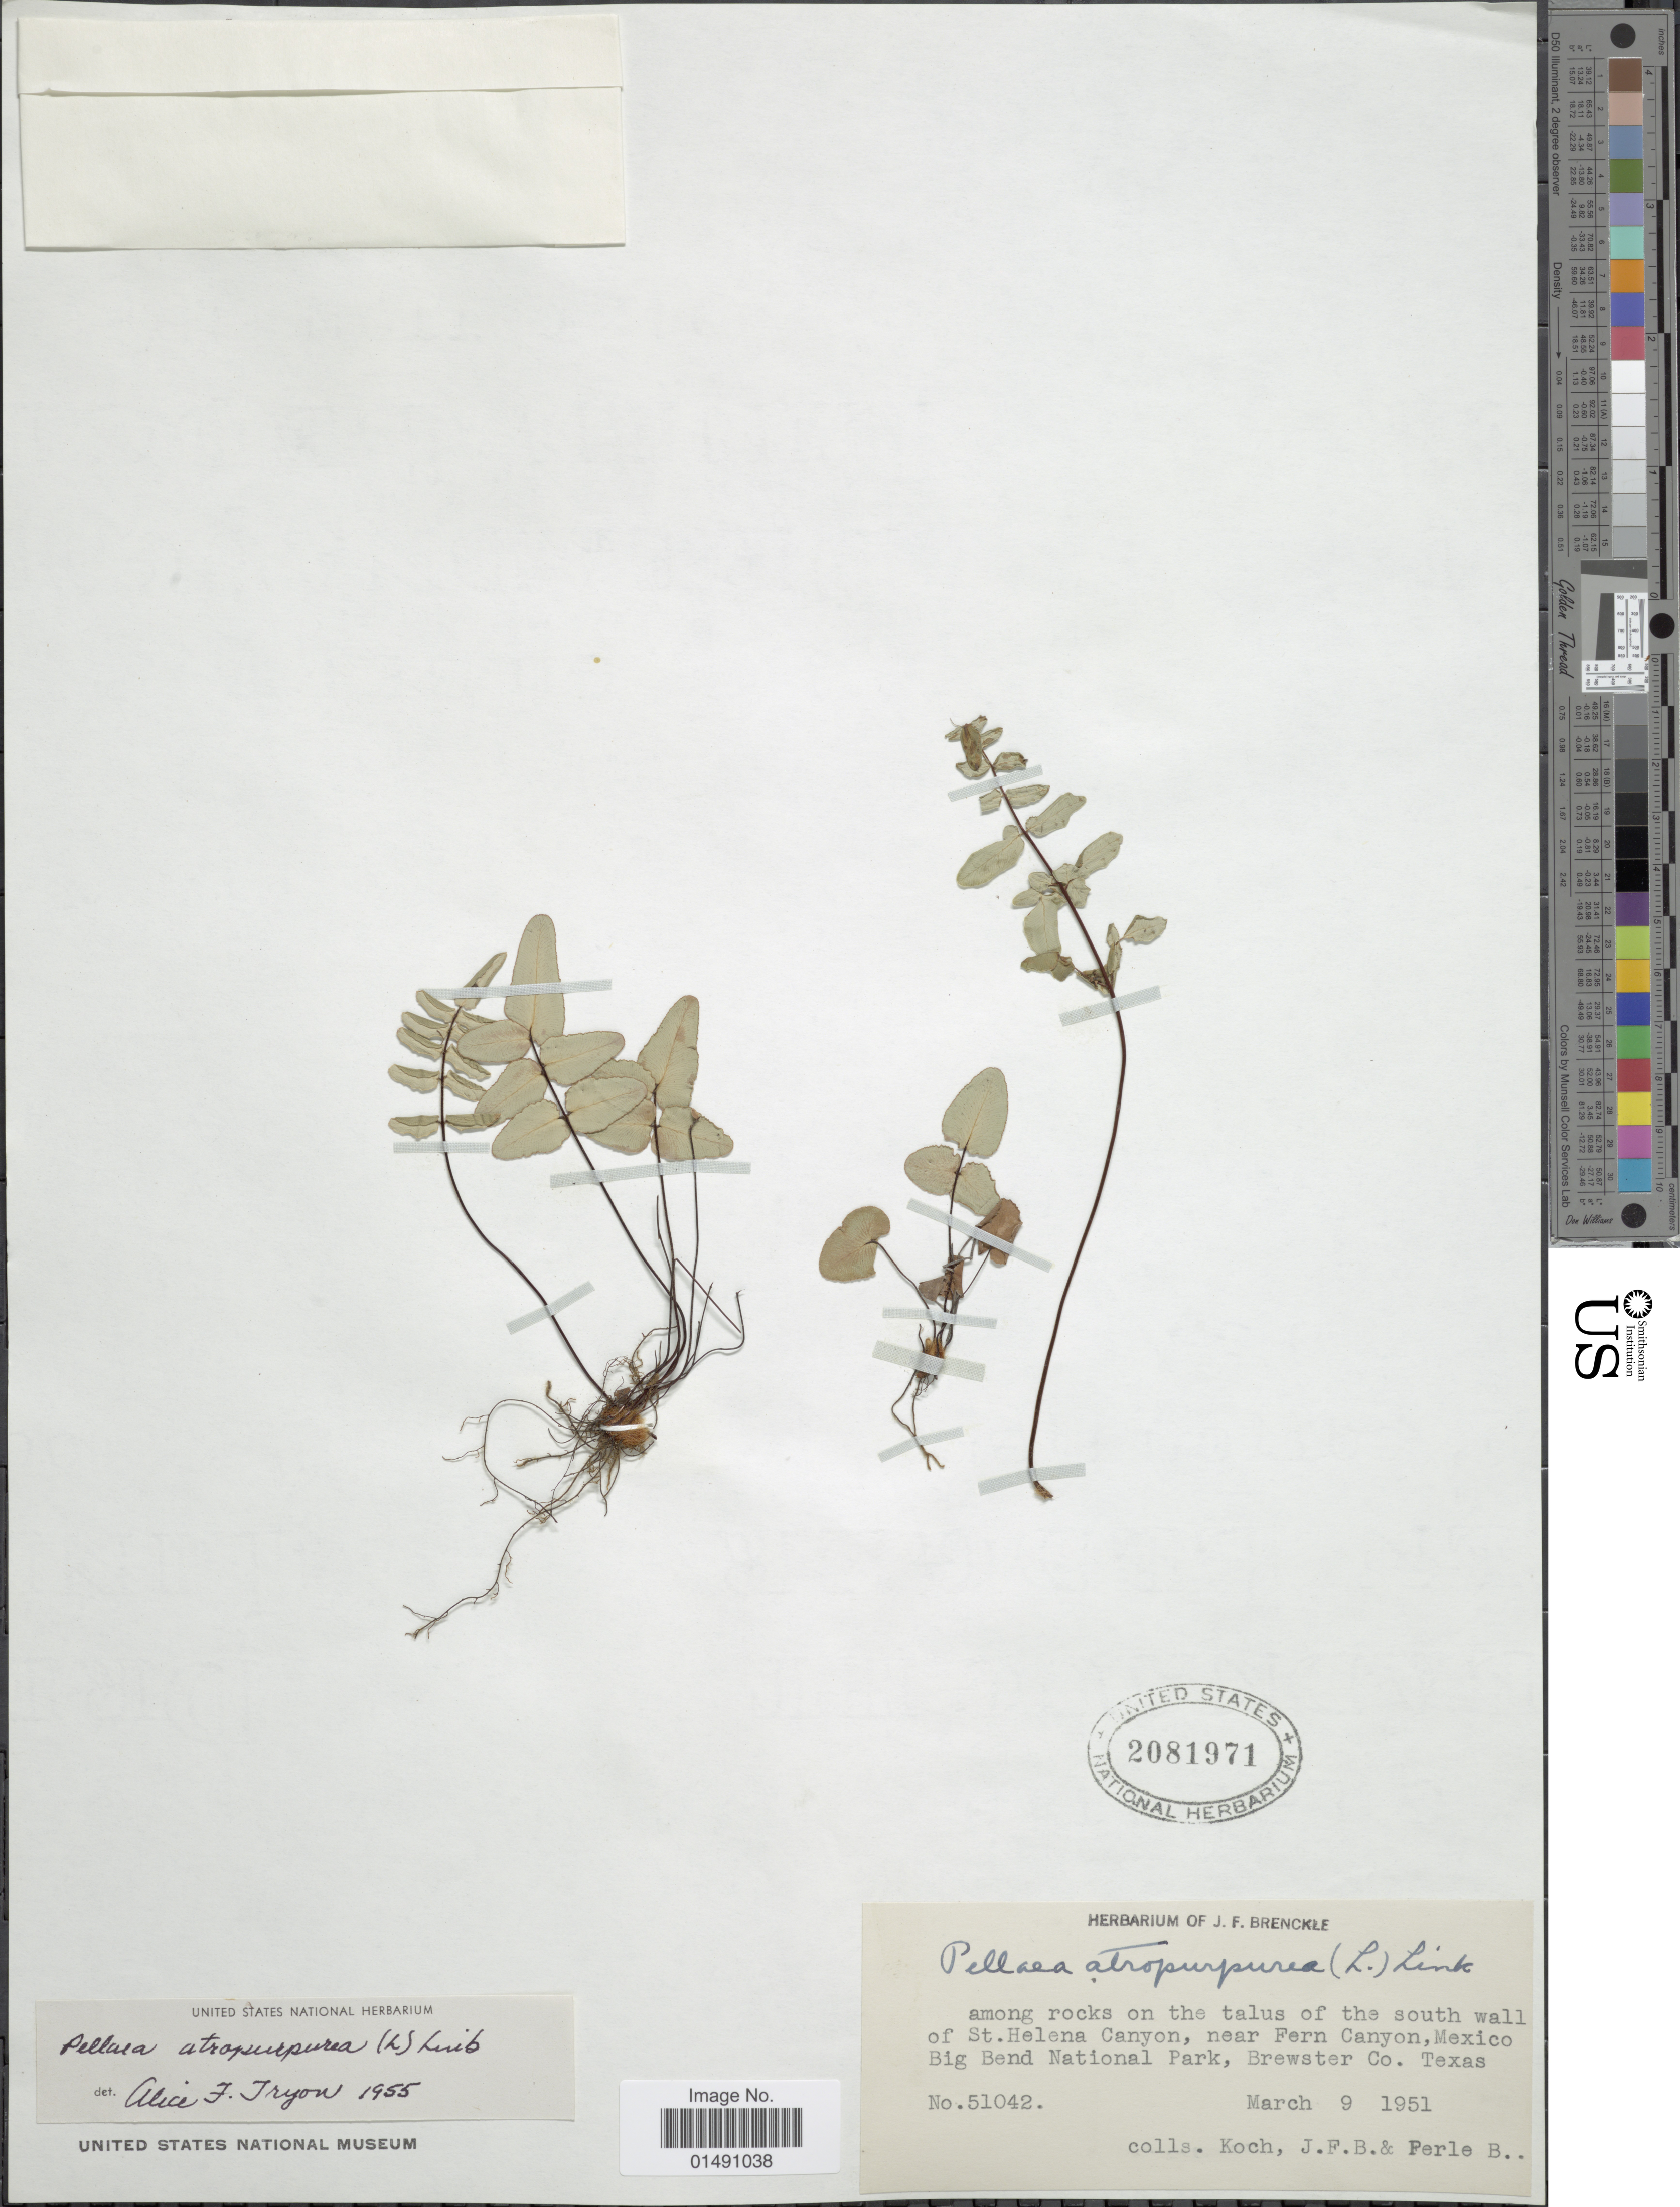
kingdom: Plantae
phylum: Tracheophyta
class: Polypodiopsida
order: Polypodiales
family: Pteridaceae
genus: Pellaea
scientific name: Pellaea atropurpurea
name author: (L.) Link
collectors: -- Koch, J. Brenckle & B. Brenckle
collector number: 51042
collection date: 1951-03-09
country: United States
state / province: Texas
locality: Among rocks on the talus of the south wall of St. Helena Canyon, near Fern Canyon, Mexico Big Bend National Park, Brewster Co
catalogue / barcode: US 2081971